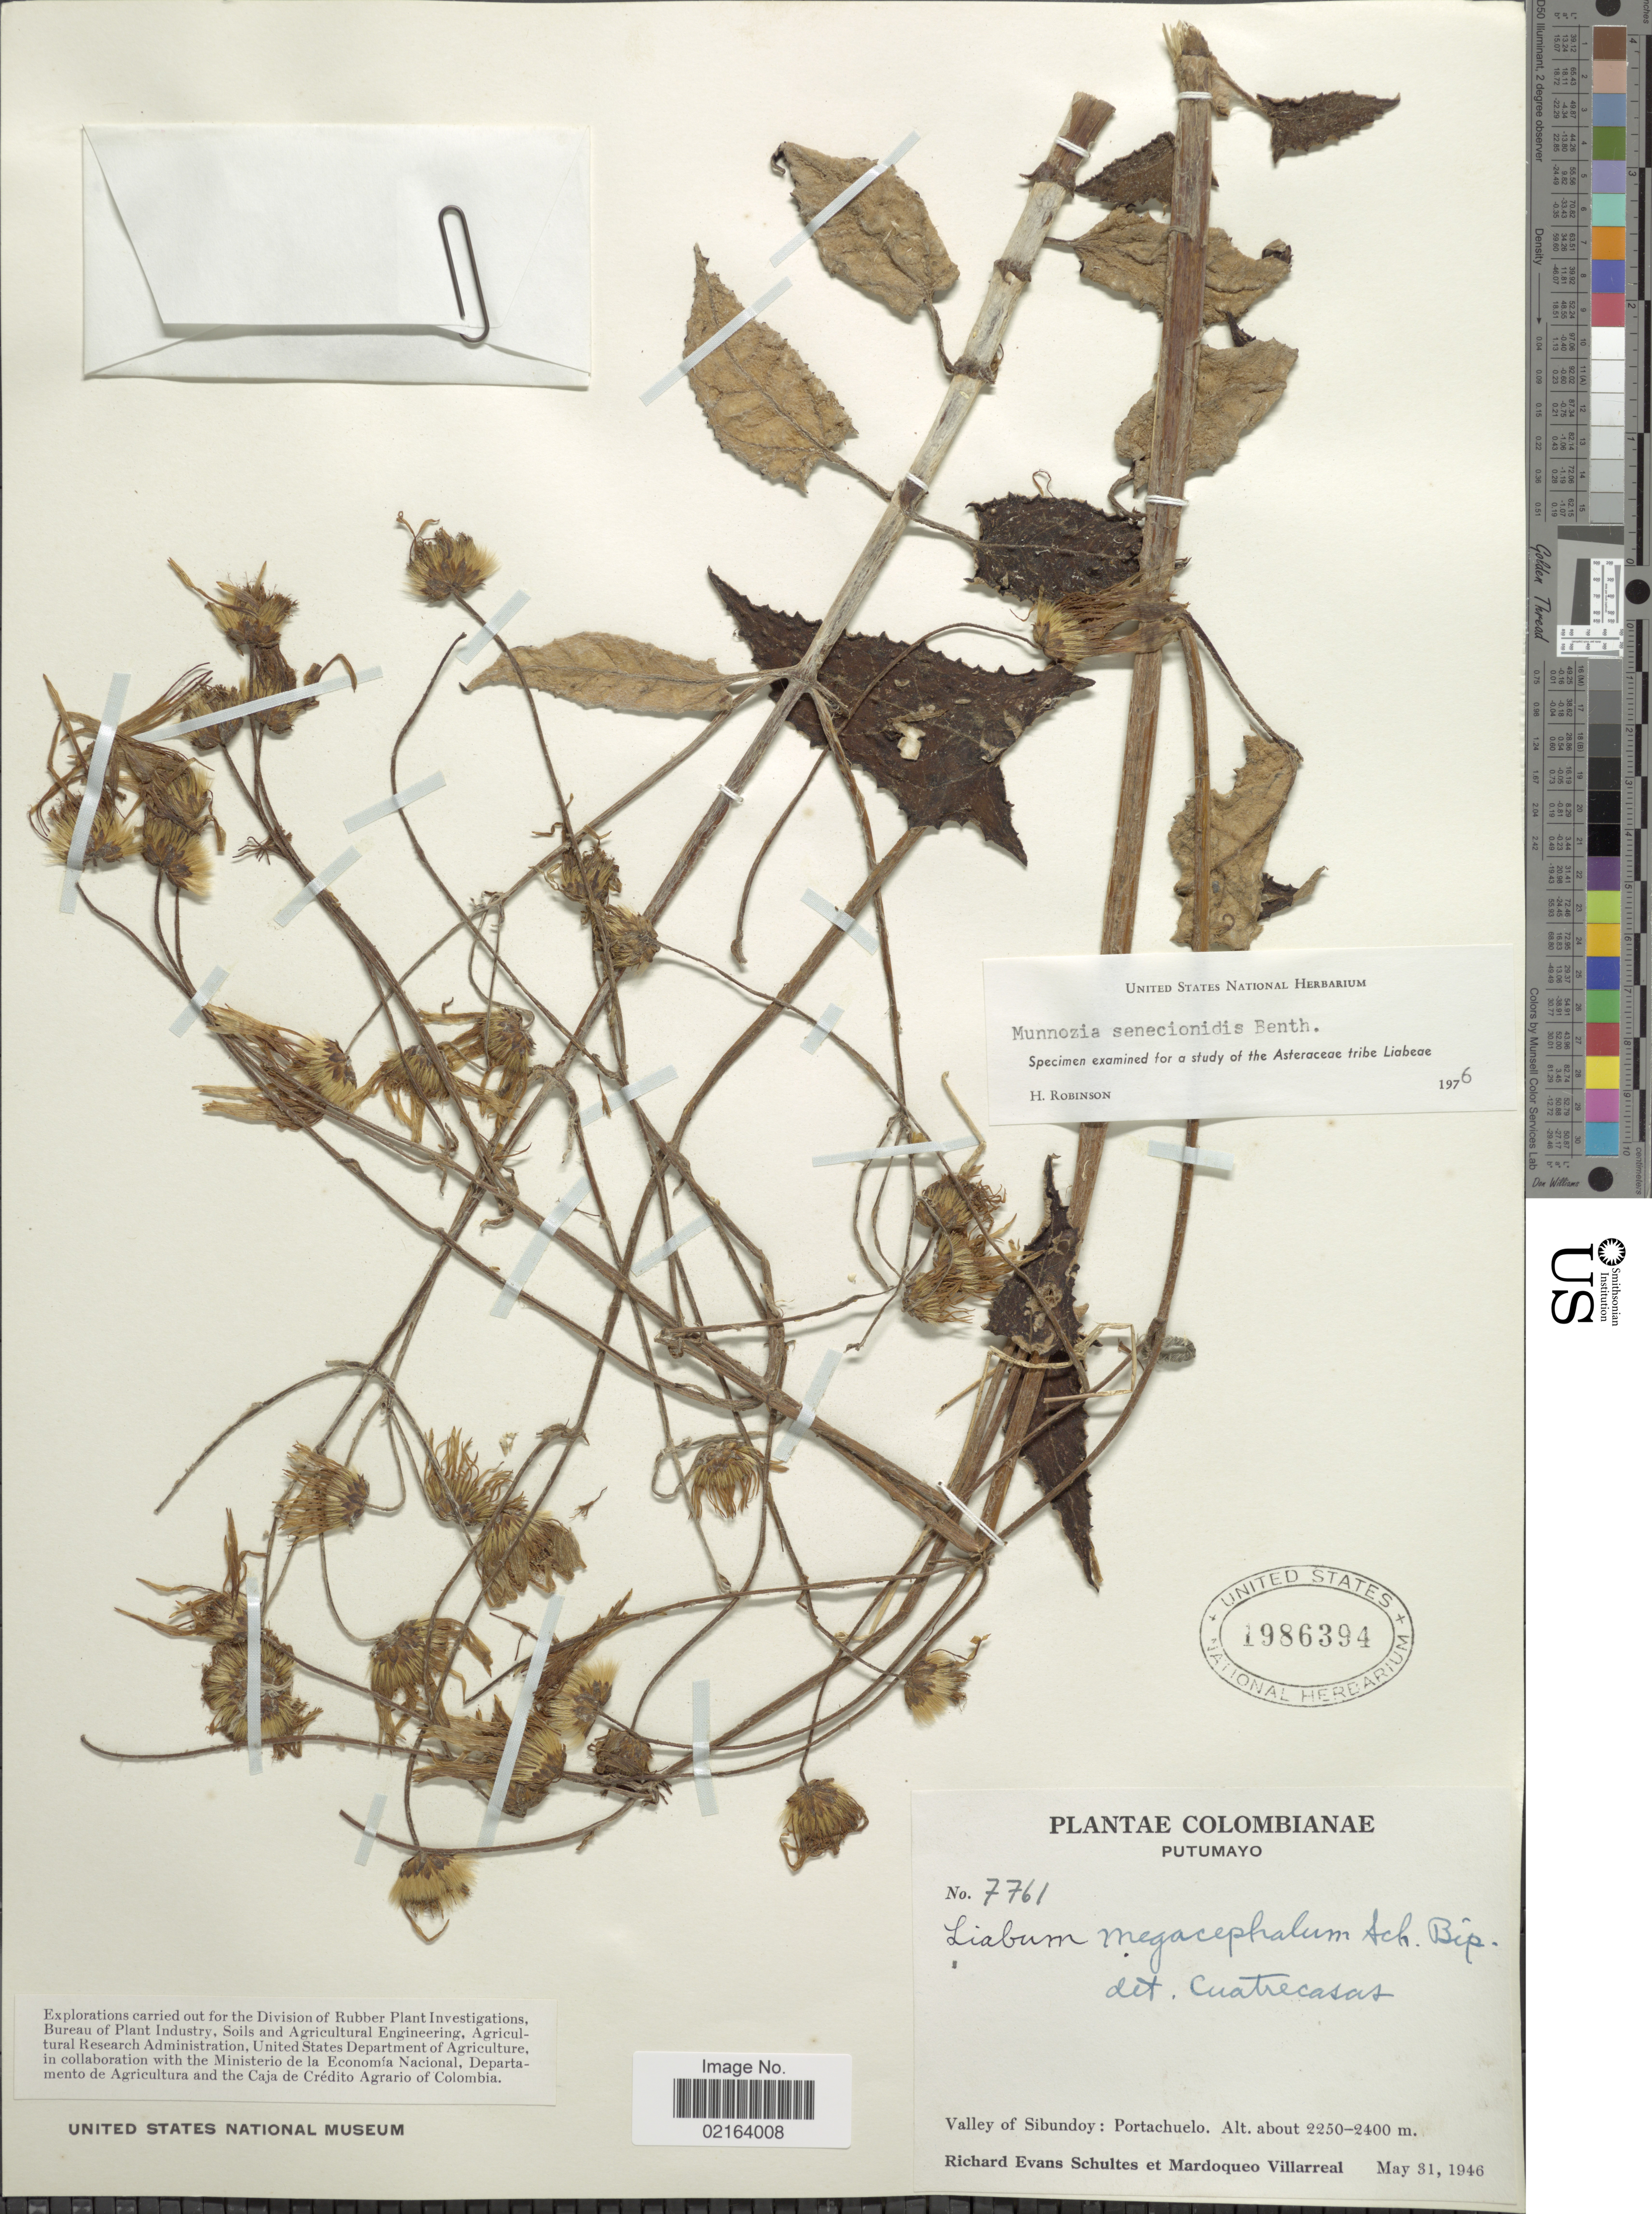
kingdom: Plantae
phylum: Tracheophyta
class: Magnoliopsida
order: Asterales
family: Asteraceae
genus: Munnozia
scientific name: Munnozia senecionidis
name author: Benth.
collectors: R. E. Schultes & M. Villarreal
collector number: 7761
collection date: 1946-05-31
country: Colombia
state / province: Putumayo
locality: Valley of Sibundoy: Portachuelo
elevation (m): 2250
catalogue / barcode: US 1986394